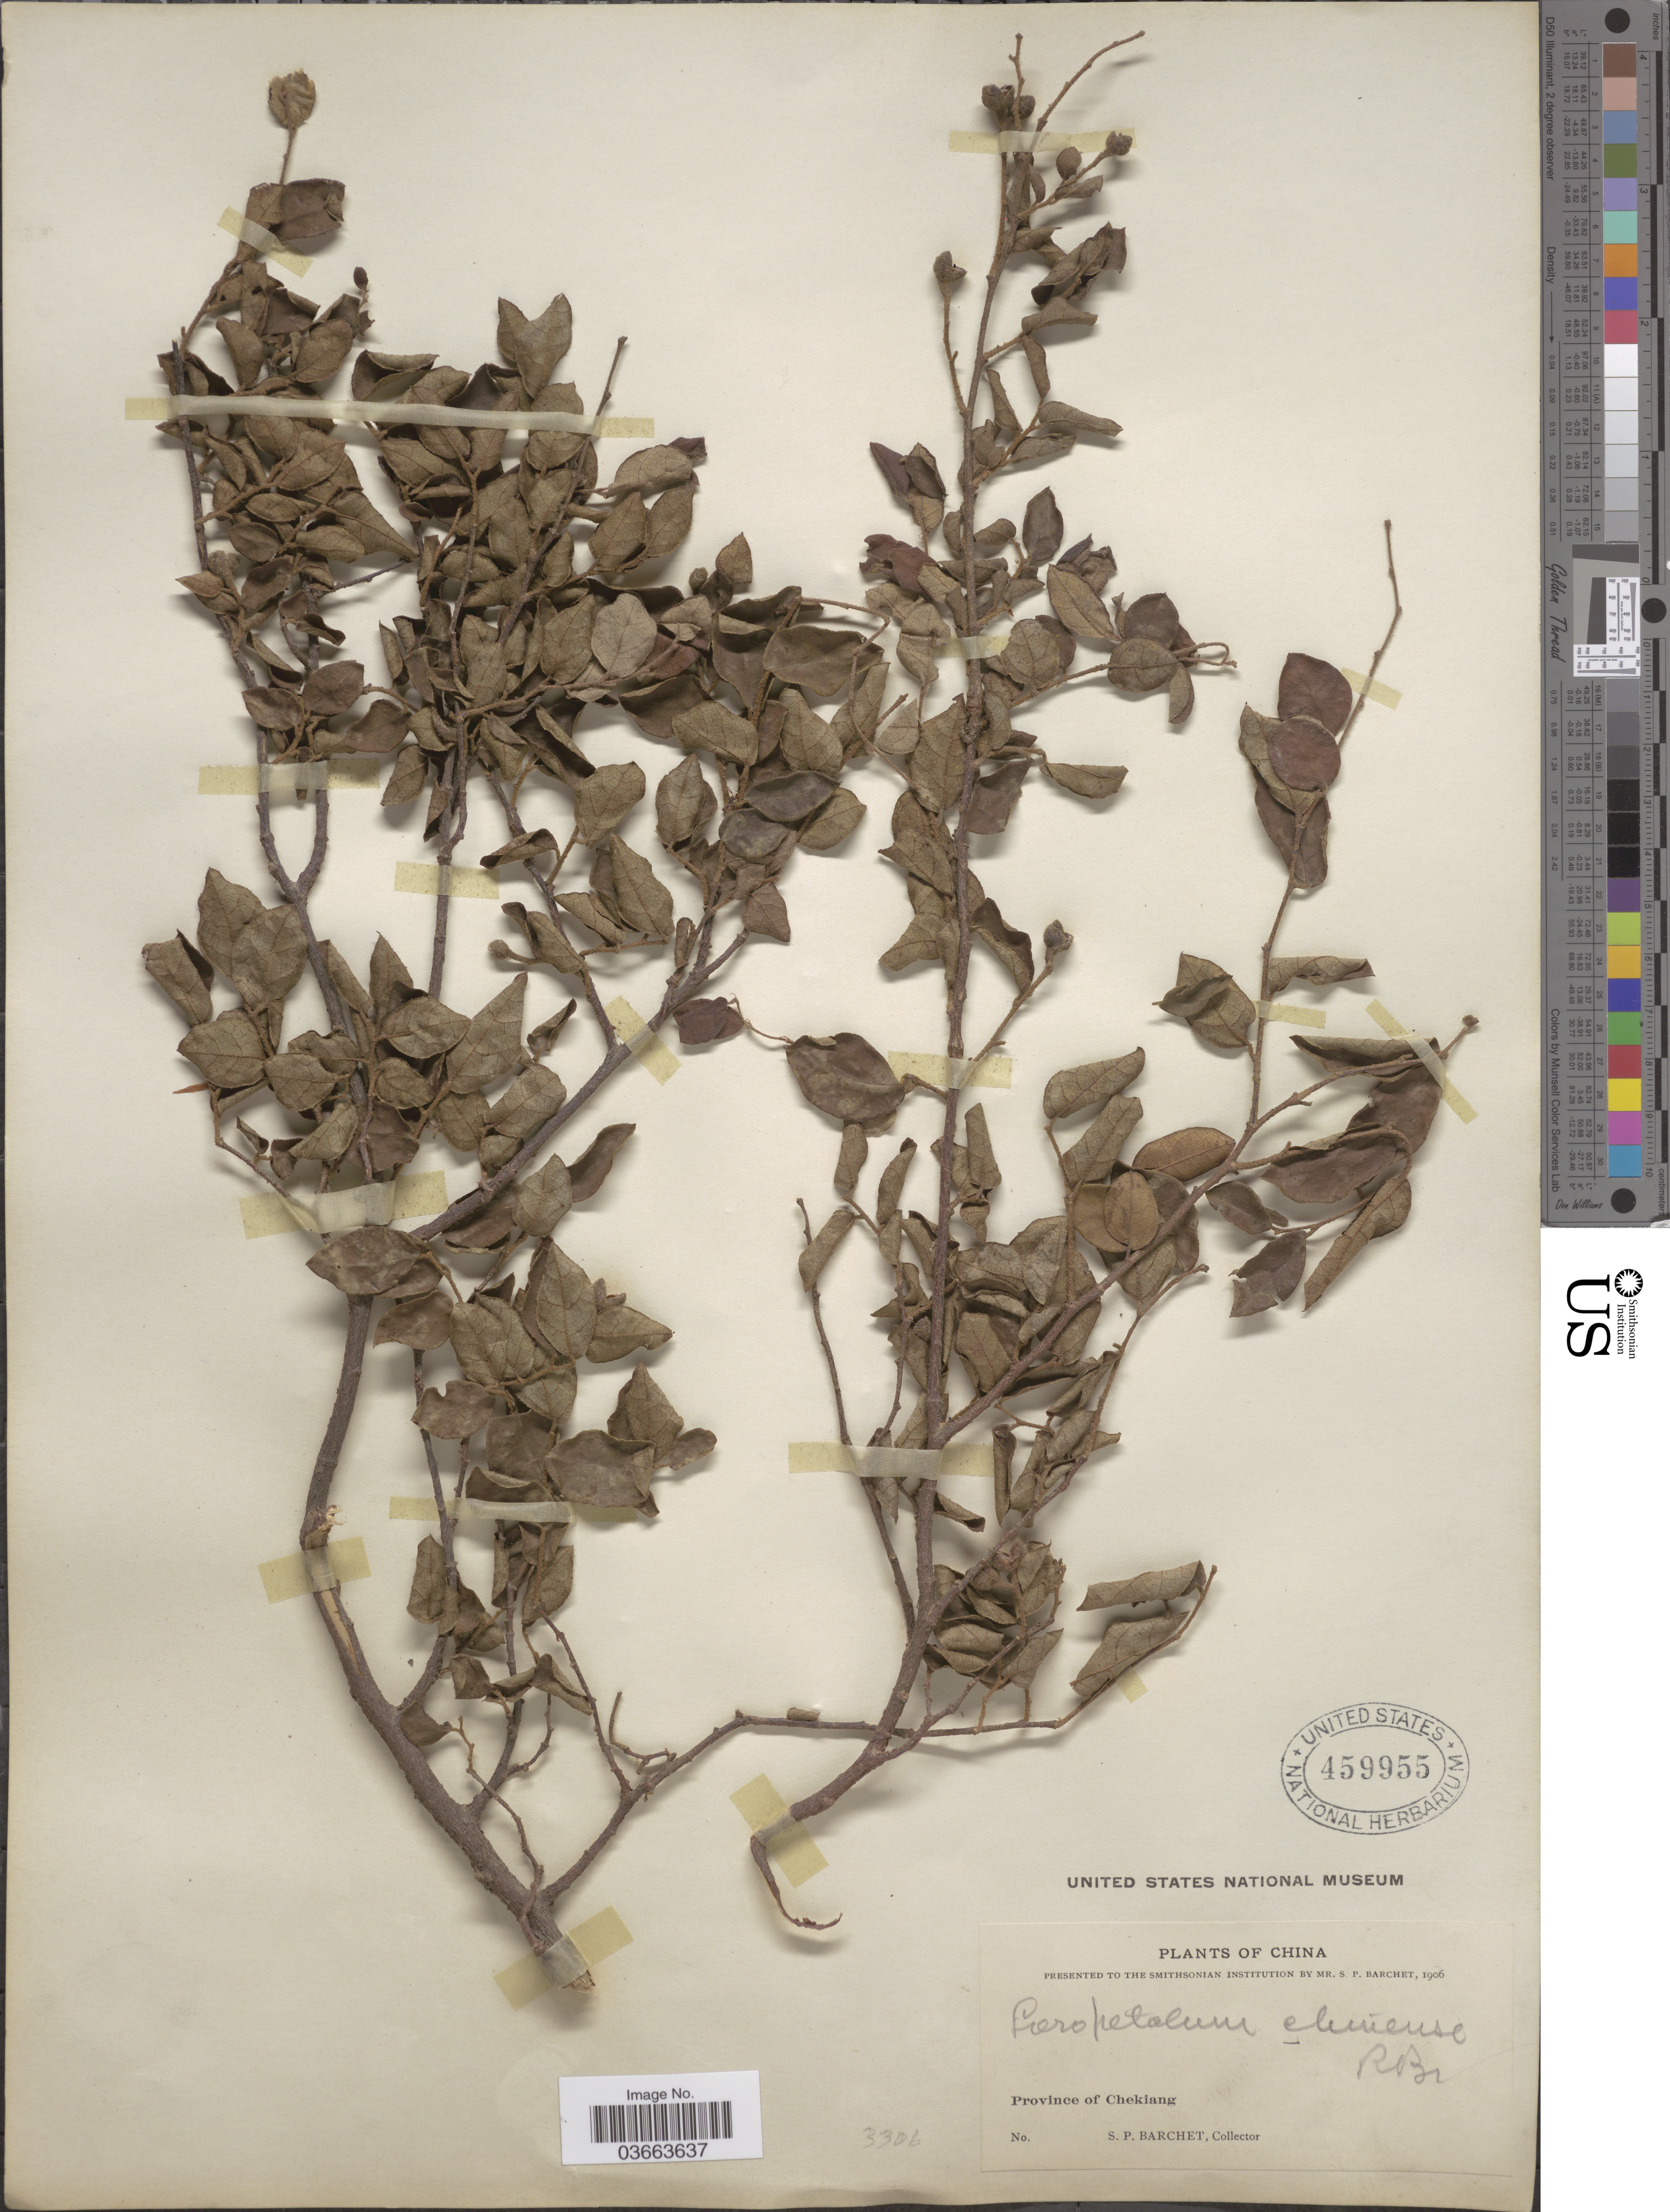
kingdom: Plantae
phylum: Tracheophyta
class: Magnoliopsida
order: Saxifragales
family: Hamamelidaceae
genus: Loropetalum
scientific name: Loropetalum chinense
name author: (R. Br.) Oliv.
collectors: S. P. Barchet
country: China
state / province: Zhejiang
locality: Province of Chekiang.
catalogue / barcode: US 459955